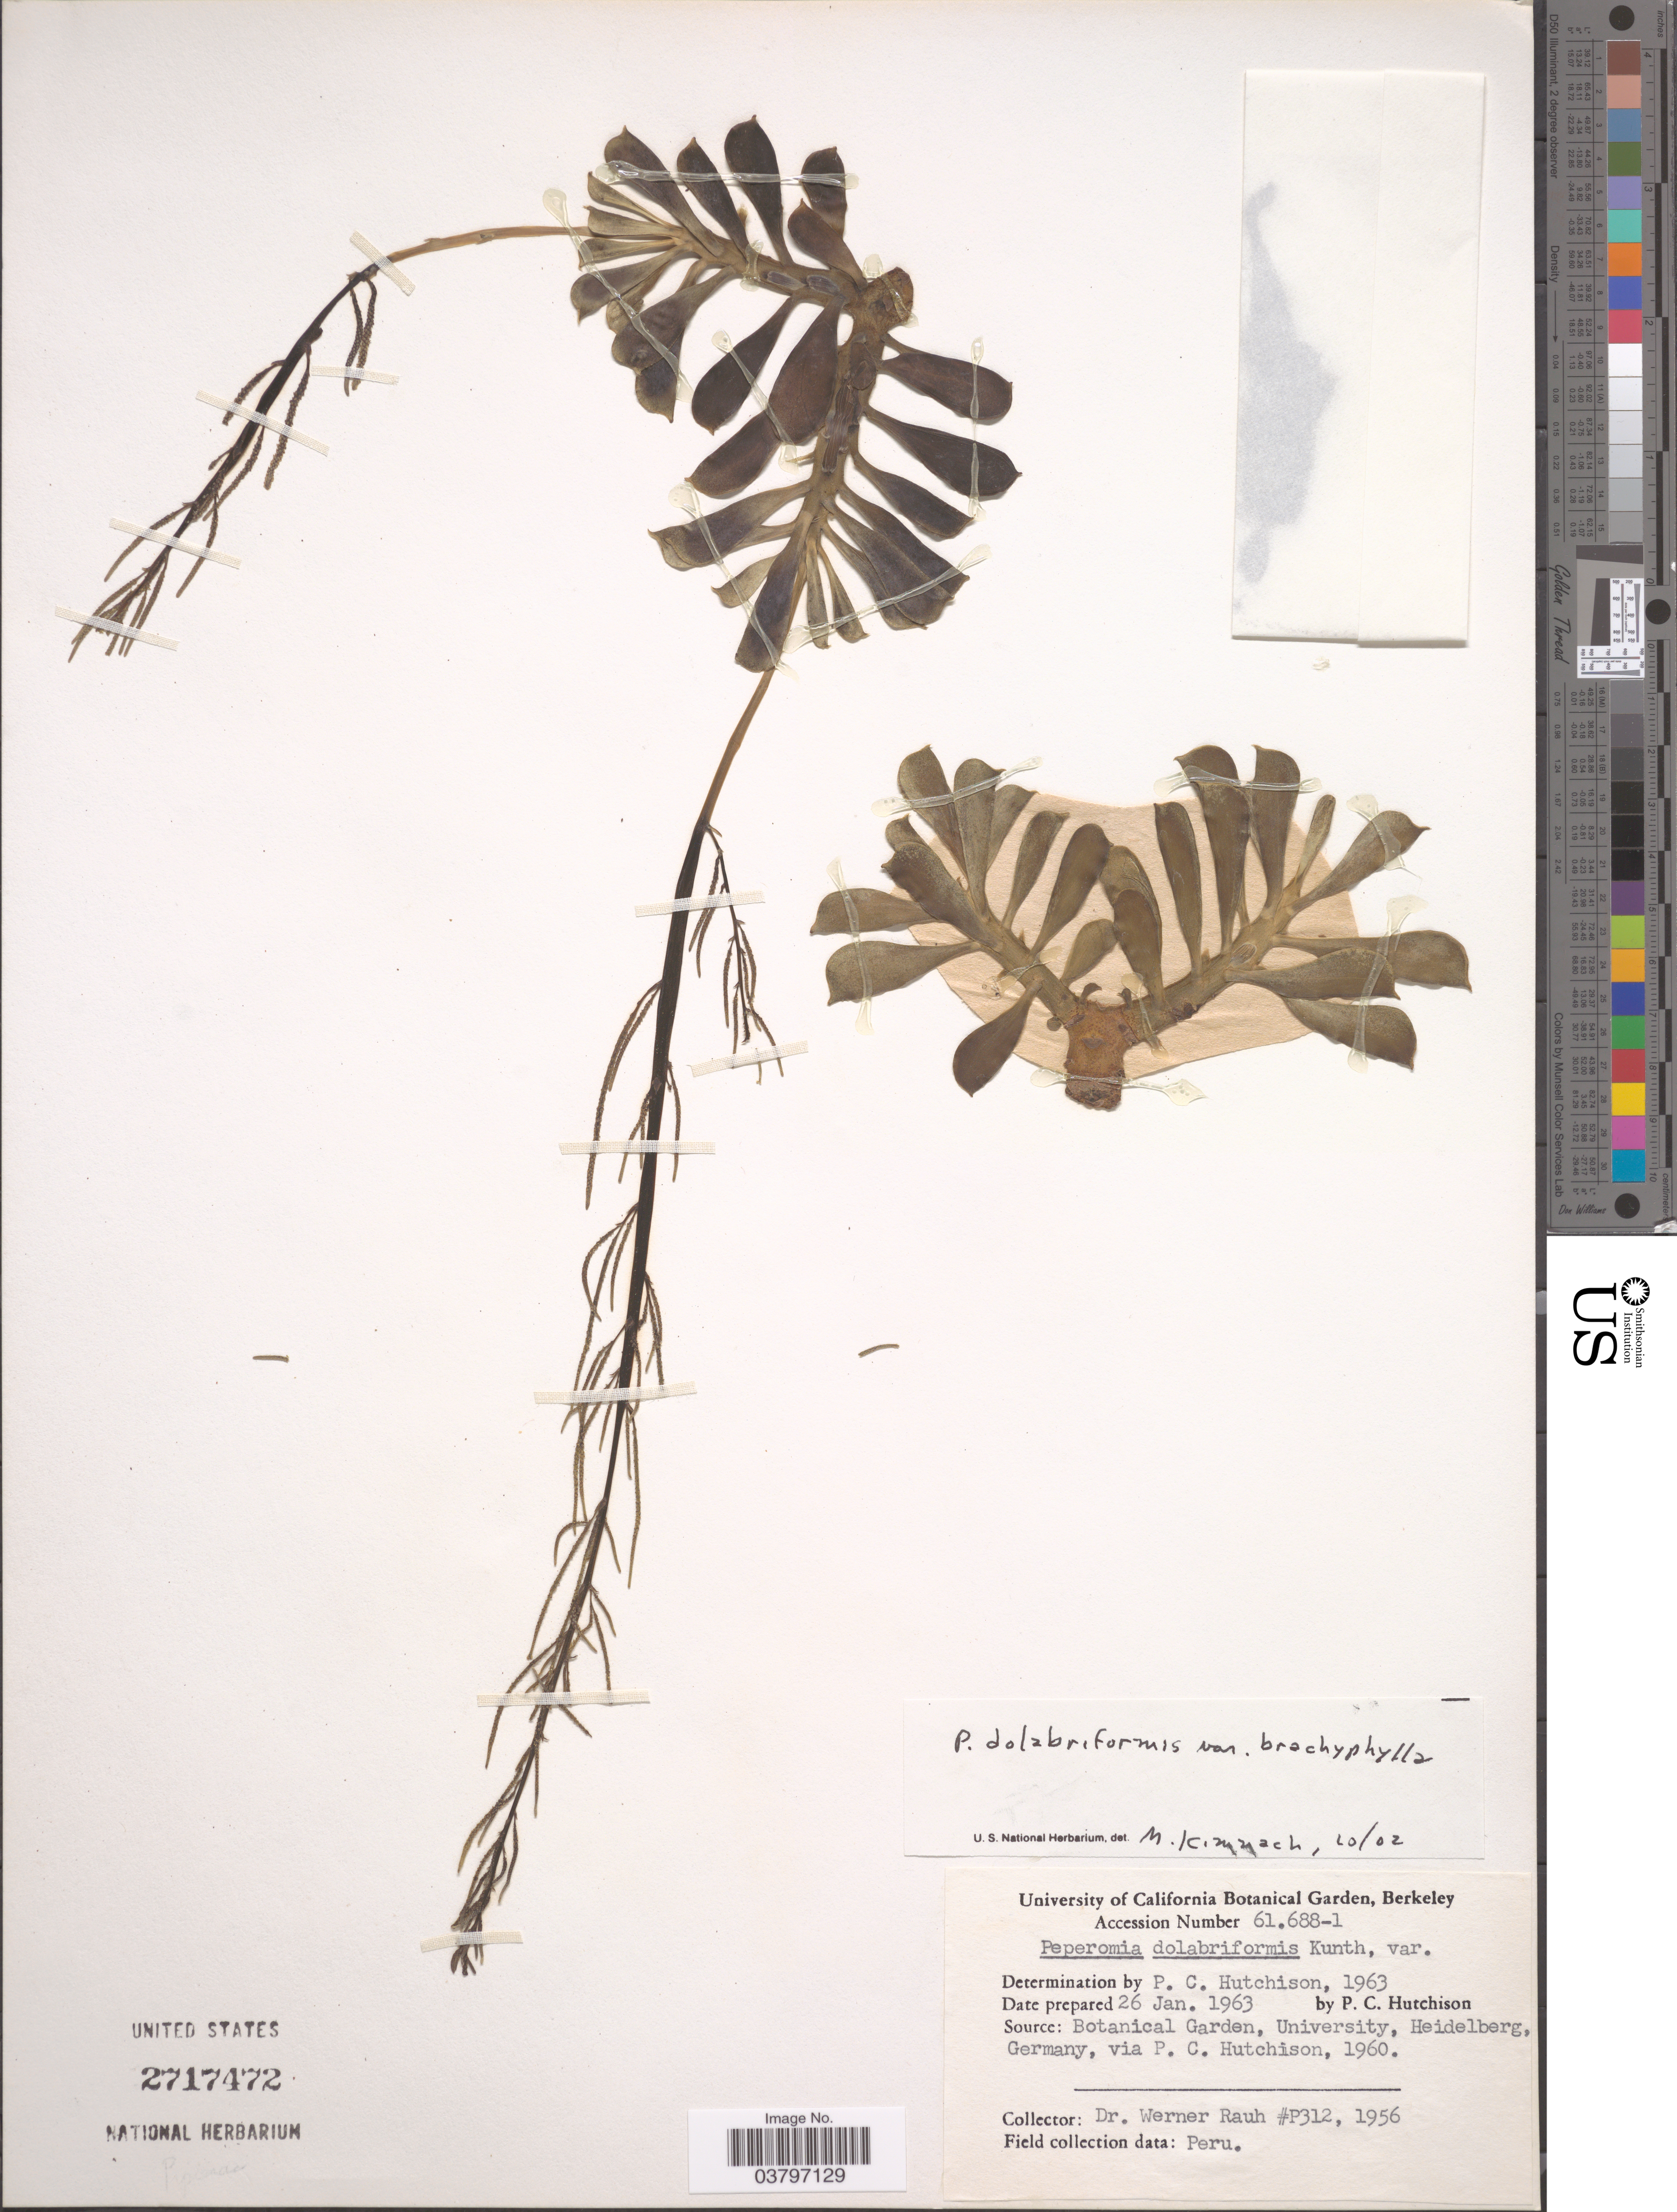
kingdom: Plantae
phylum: Tracheophyta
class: Magnoliopsida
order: Piperales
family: Piperaceae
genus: Peperomia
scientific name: Peperomia dolabriformis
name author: Kunth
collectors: P. C. Hutchison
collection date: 1963-01-26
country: United States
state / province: California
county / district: Alameda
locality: University of California Botanical Garden, Berkeley.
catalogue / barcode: US 2717472